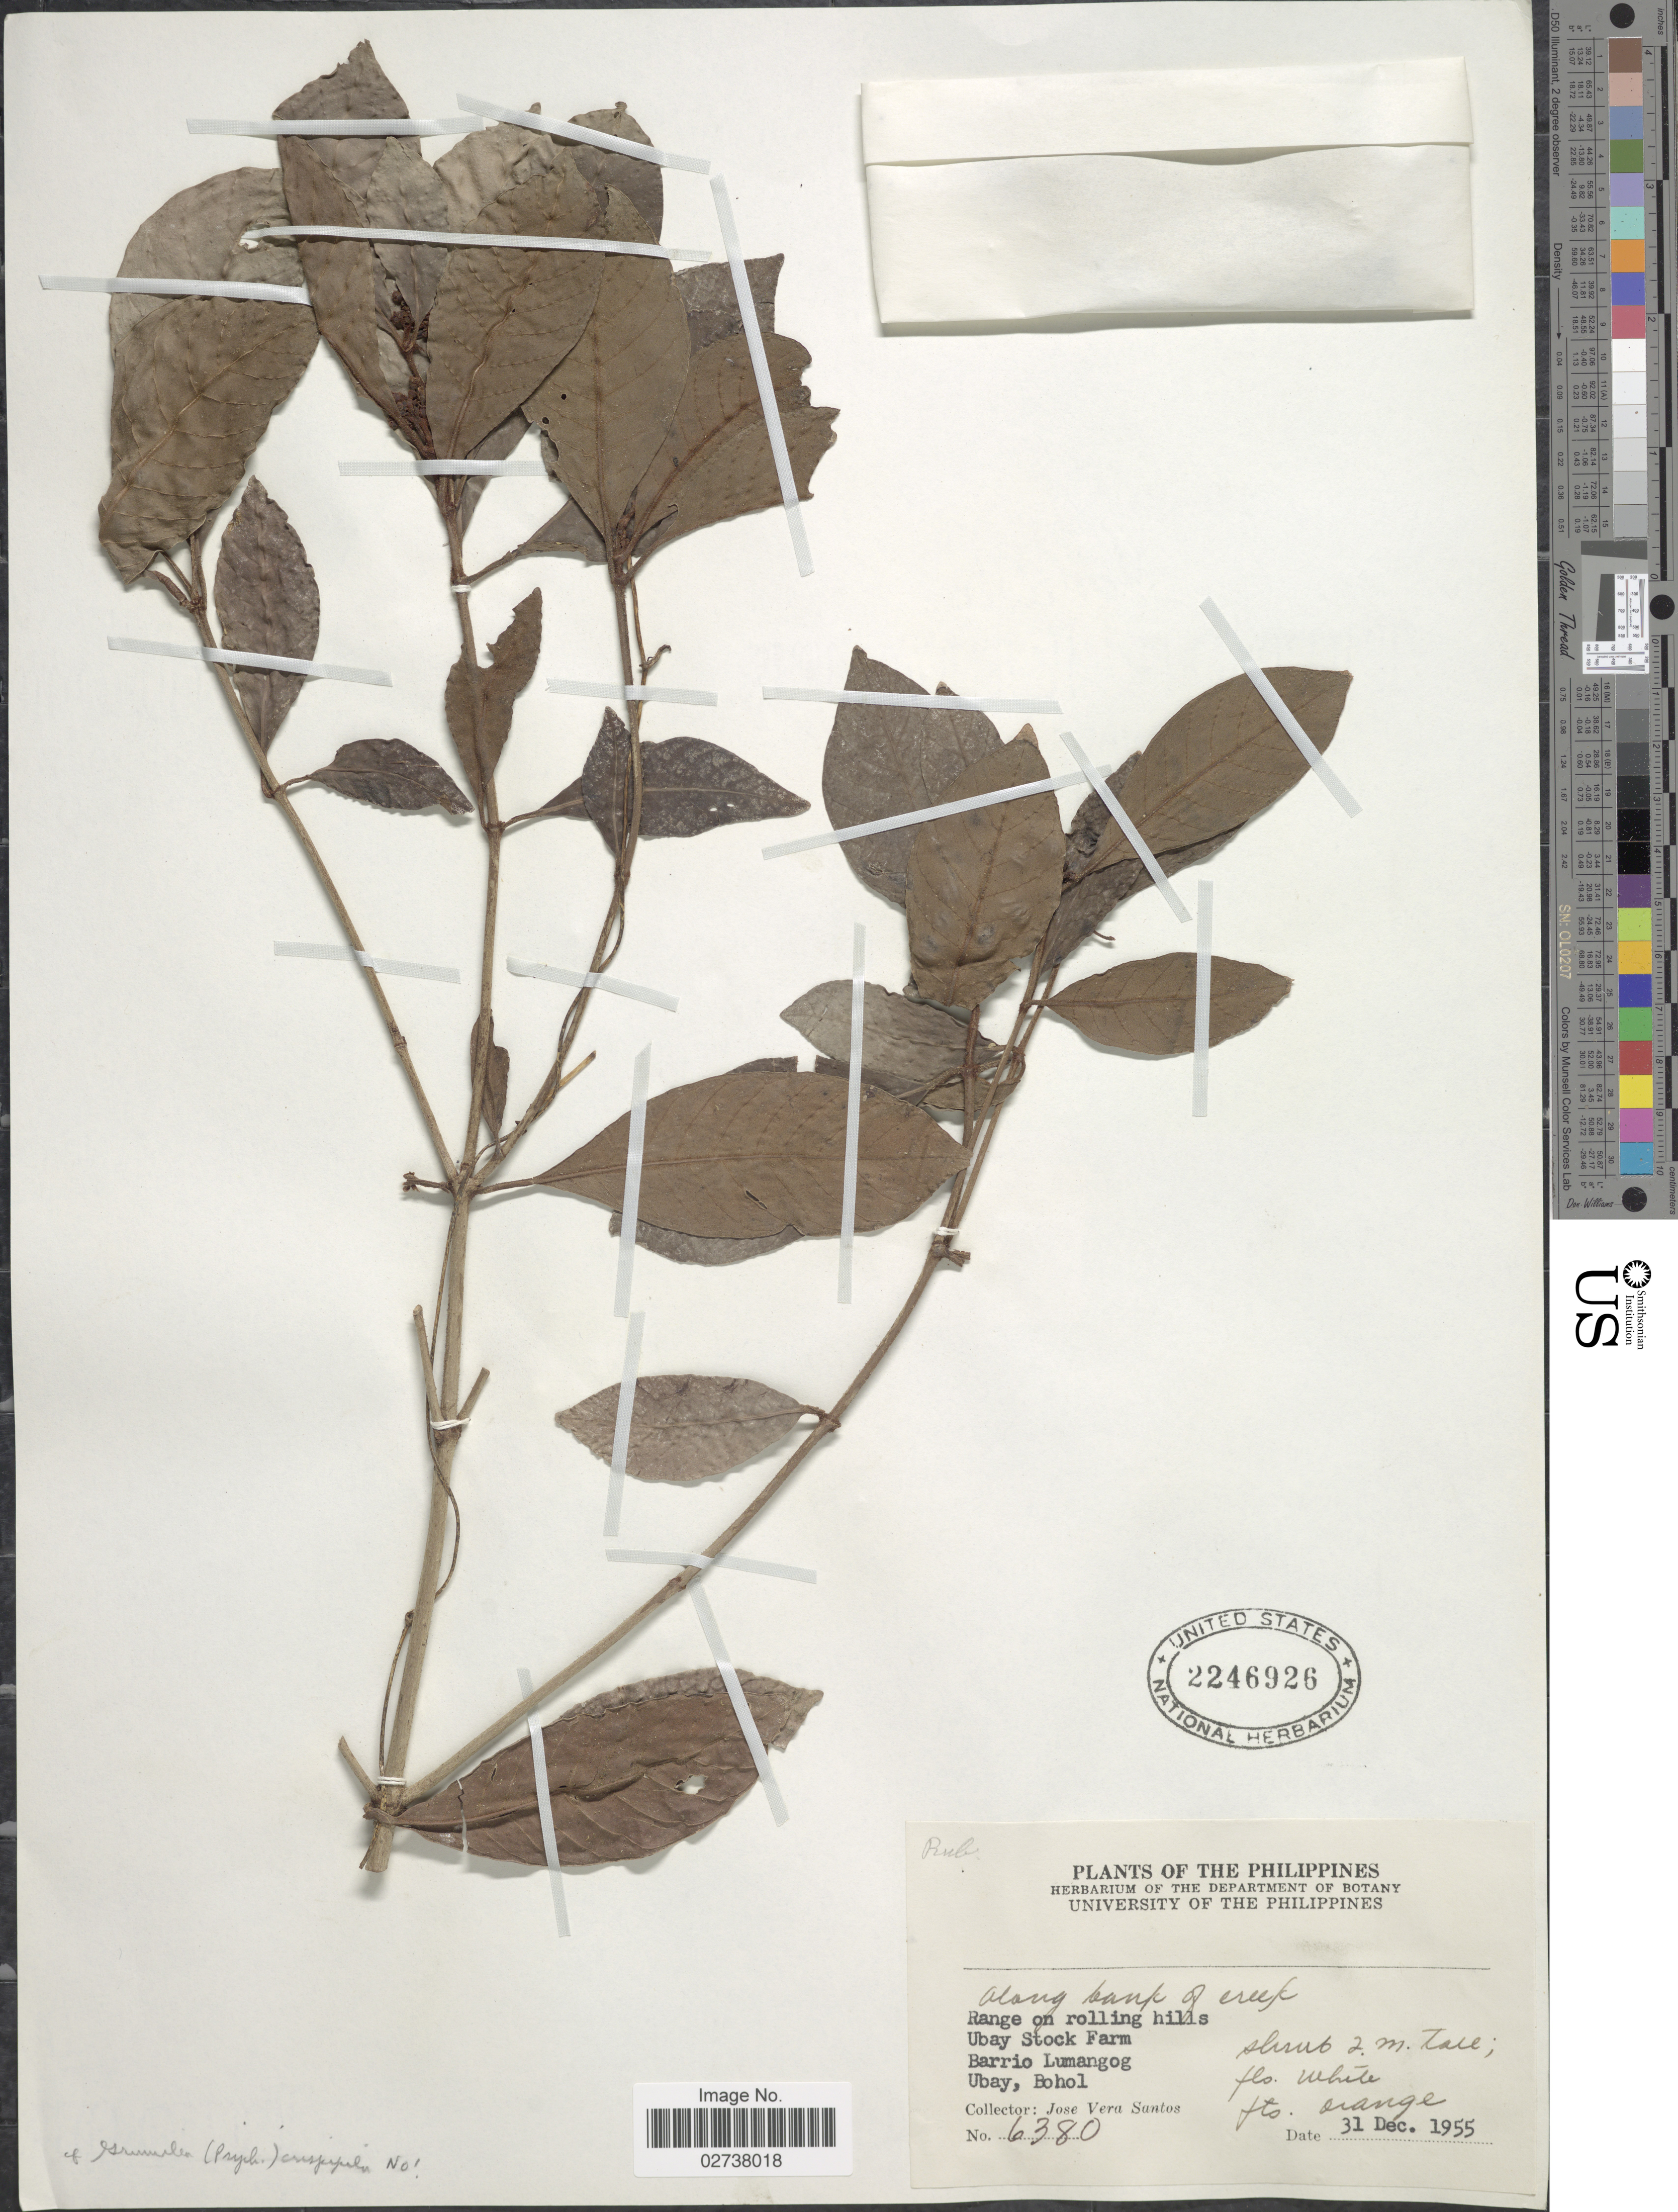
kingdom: Plantae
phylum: Tracheophyta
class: Magnoliopsida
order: Gentianales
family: Rubiaceae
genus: Psychotria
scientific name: Psychotria sp.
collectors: J. Santos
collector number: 6380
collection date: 1955-12-31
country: Philippines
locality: Ubay Stock Farm, Barrio Lumangog, Ubay, Bohol.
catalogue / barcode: US 2246926